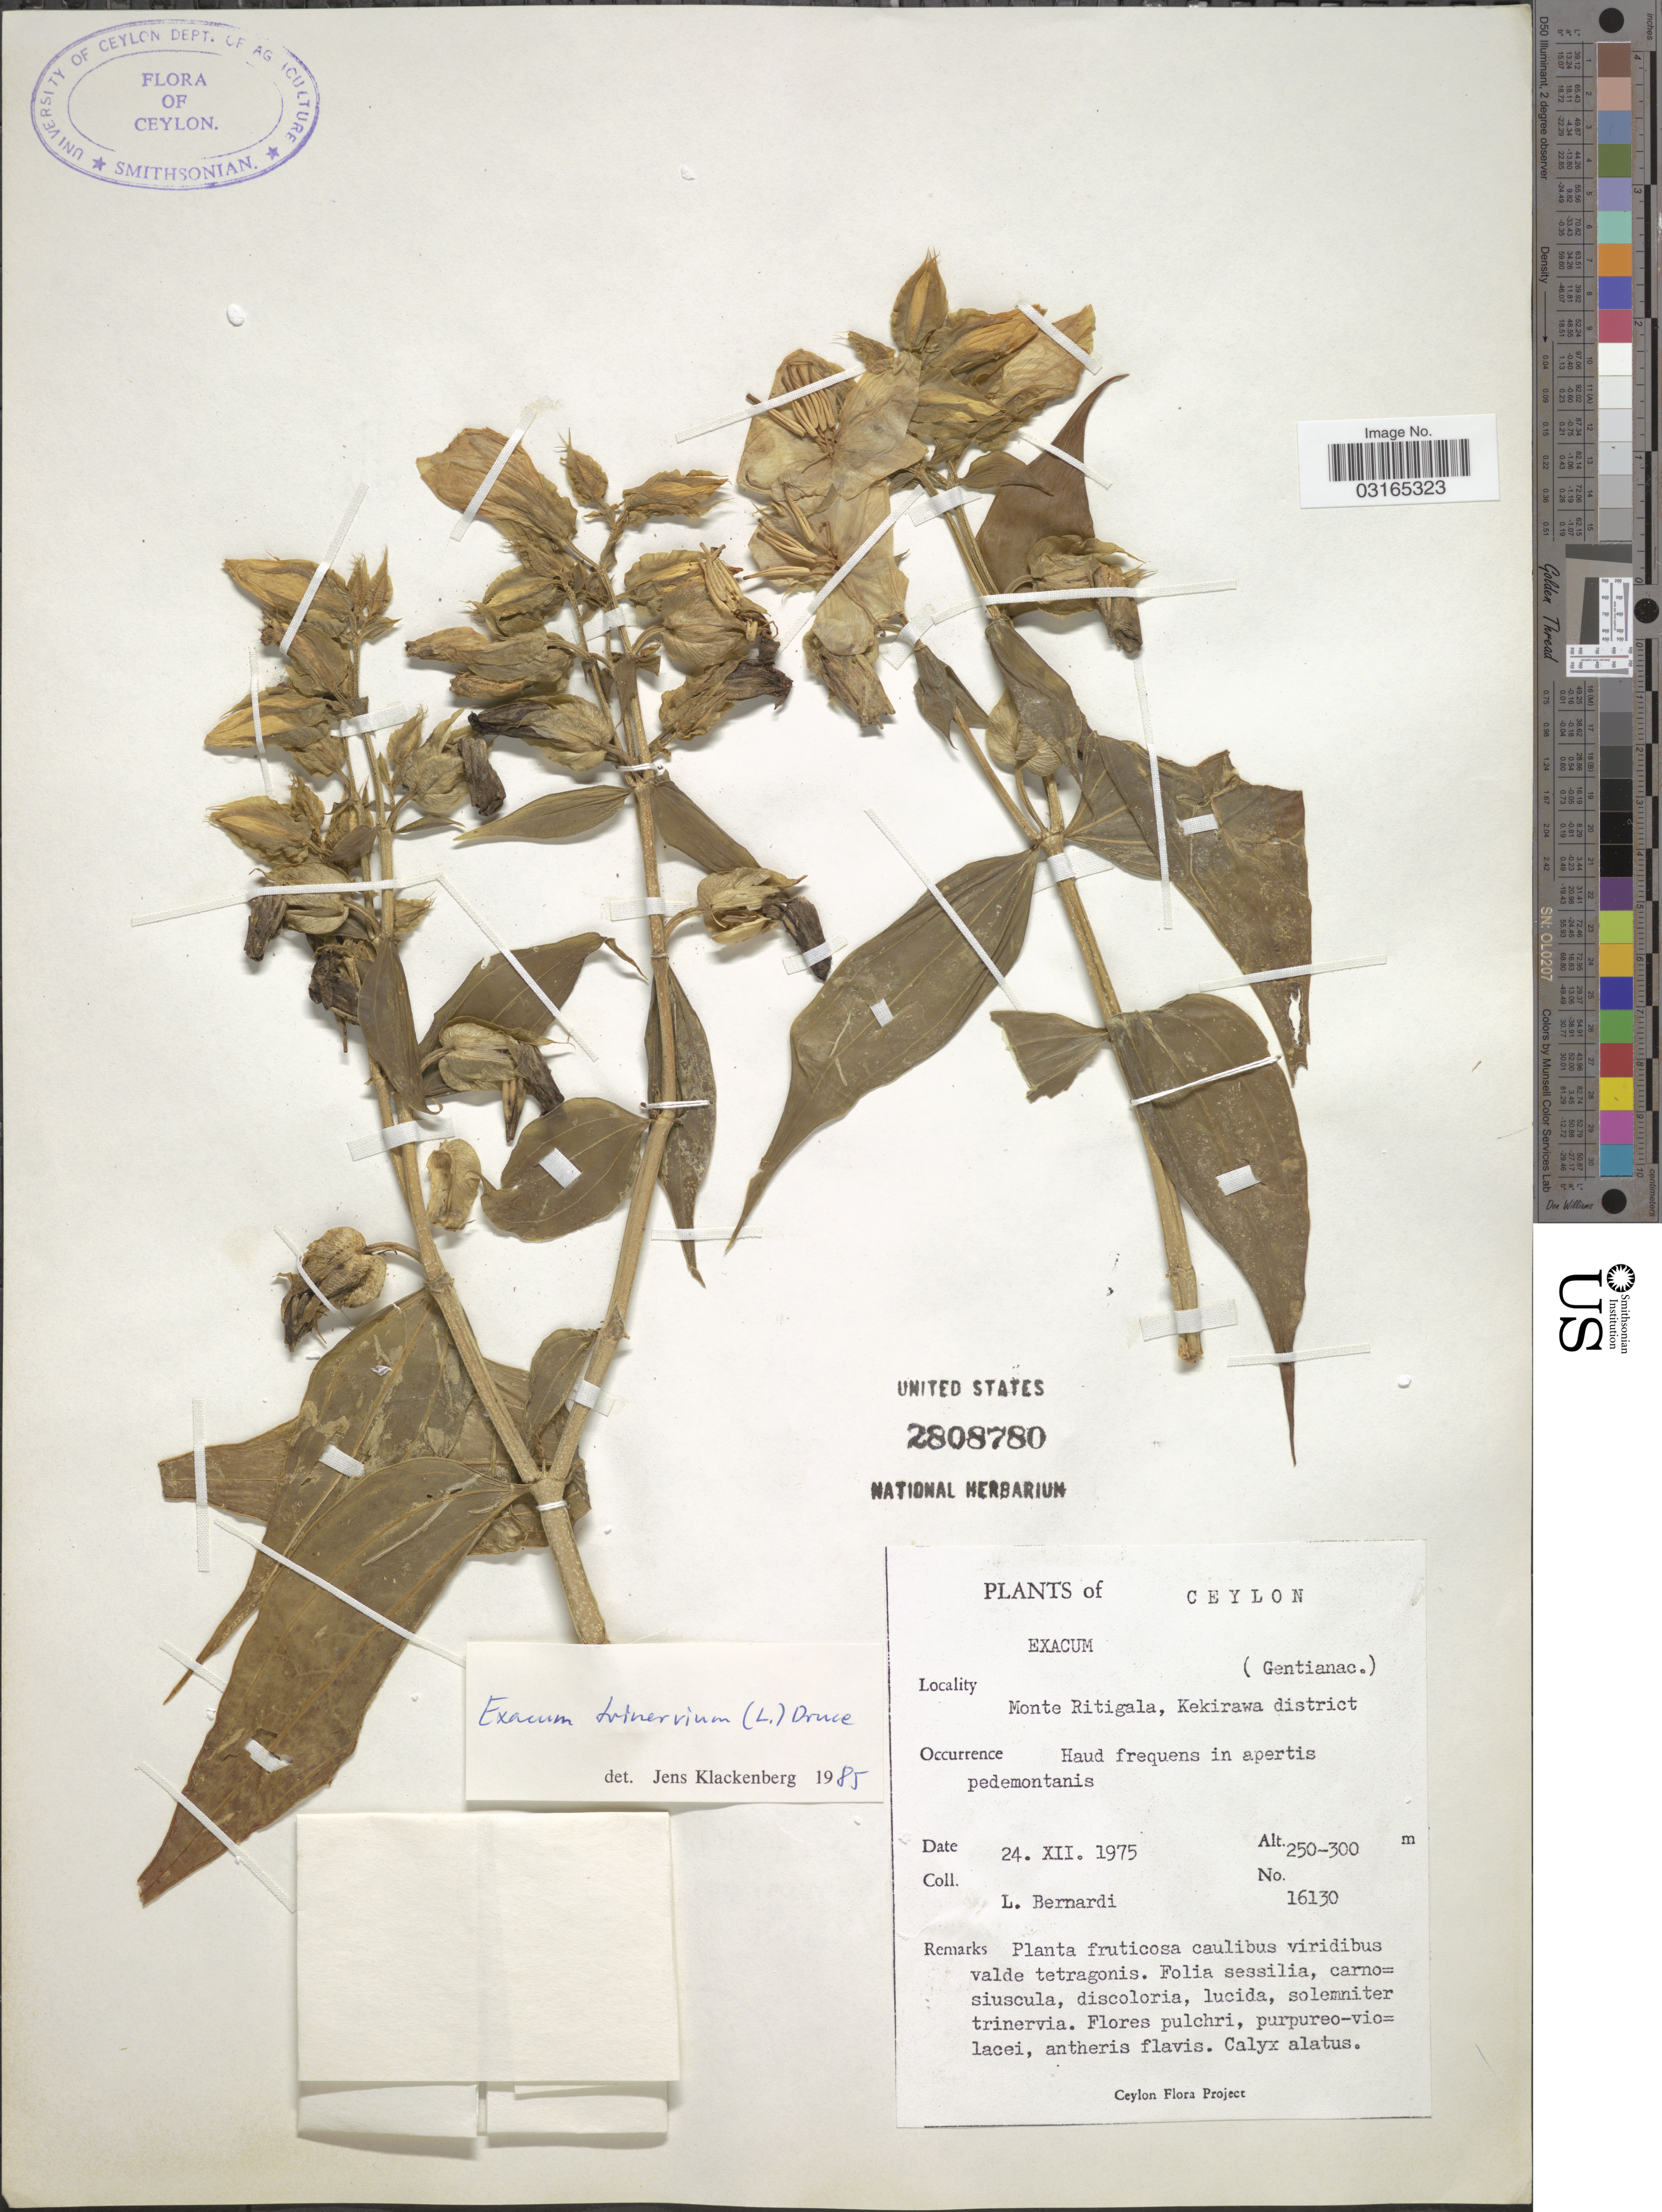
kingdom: Plantae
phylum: Tracheophyta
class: Magnoliopsida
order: Gentianales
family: Gentianaceae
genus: Exacum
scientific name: Exacum trinervium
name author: (L.) Druce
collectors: L. Bernardi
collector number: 16130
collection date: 1975-12-24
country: Sri Lanka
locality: Ceylon. Monte Ritigala, Kekirawa district.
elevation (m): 250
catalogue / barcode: US 2808780